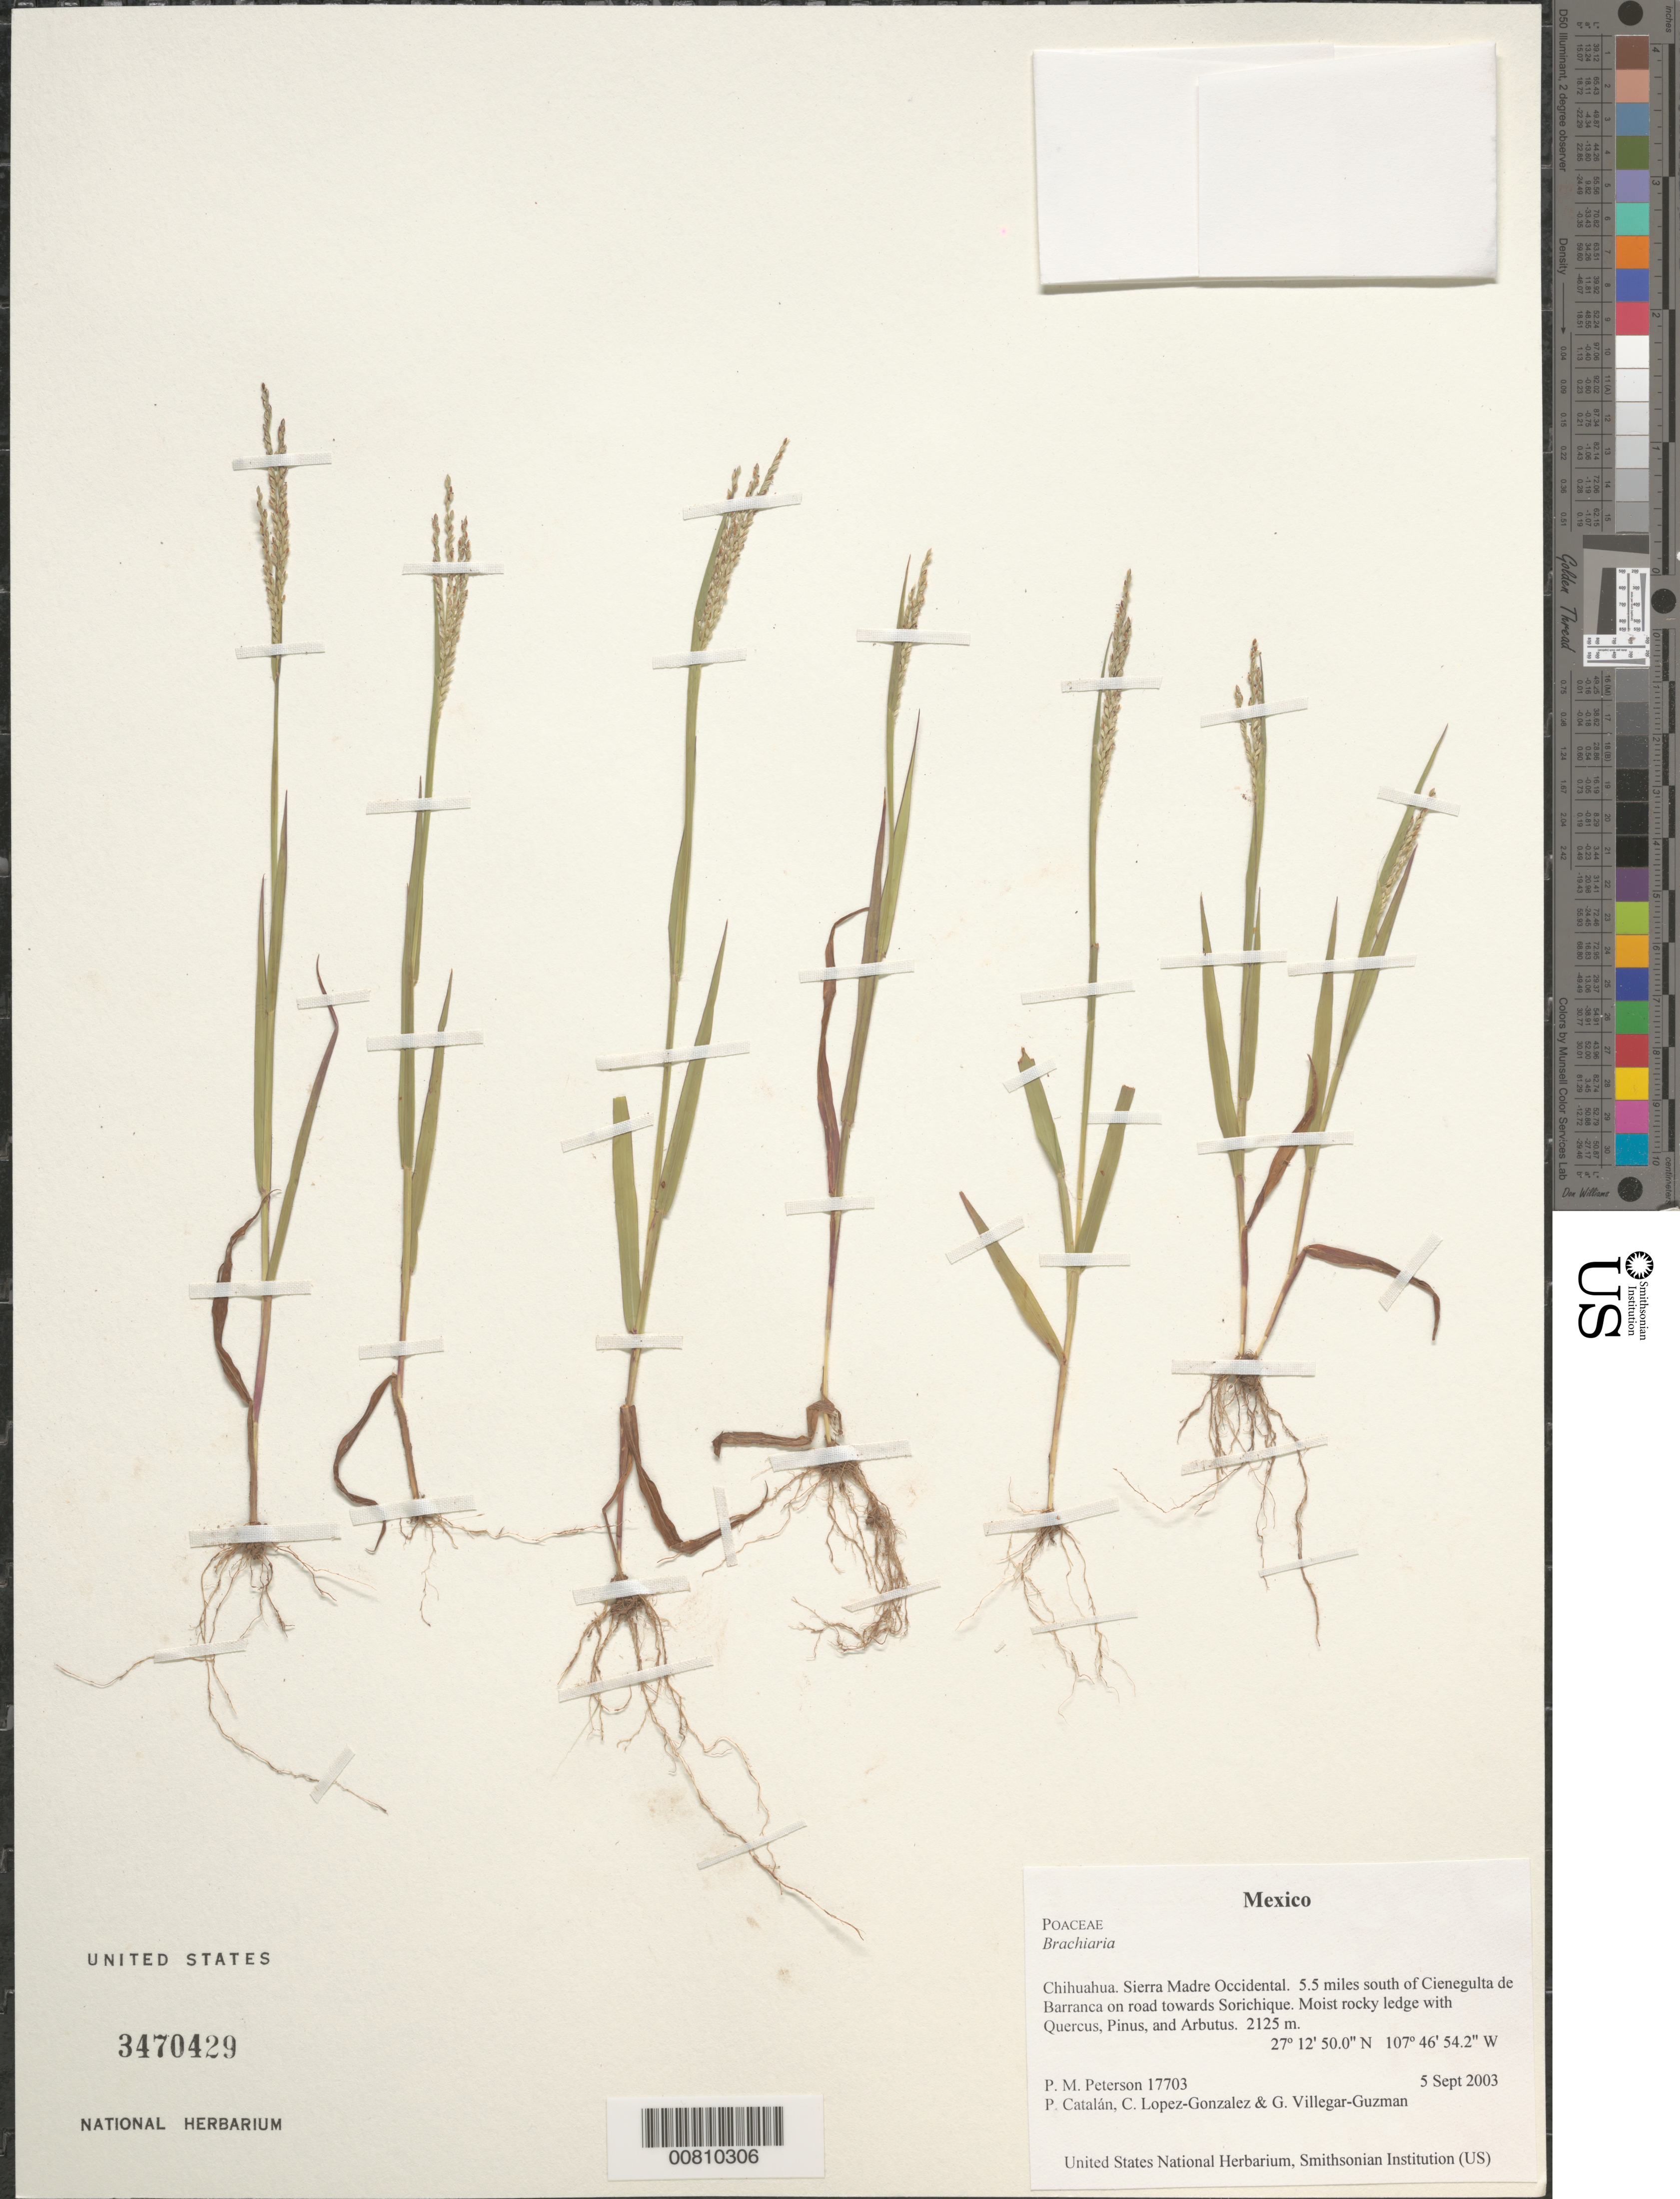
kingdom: Plantae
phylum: Tracheophyta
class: Liliopsida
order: Poales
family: Poaceae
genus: Brachiaria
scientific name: Brachiaria sp.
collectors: P. M. Peterson, P. Catalán, C. Lopez-Gonzalez & G. Villegar-Guzman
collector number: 17703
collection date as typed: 05 Sep 2003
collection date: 2003-09-05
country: Mexico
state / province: Chihuahua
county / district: Sierra Madre Occidental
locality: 5.5 miles south of Cienegulta de Barranca on road towards Sorichique. Moist rocky ledge with Quercus, Pinus, and Arbutus.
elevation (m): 2125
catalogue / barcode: US 3470429